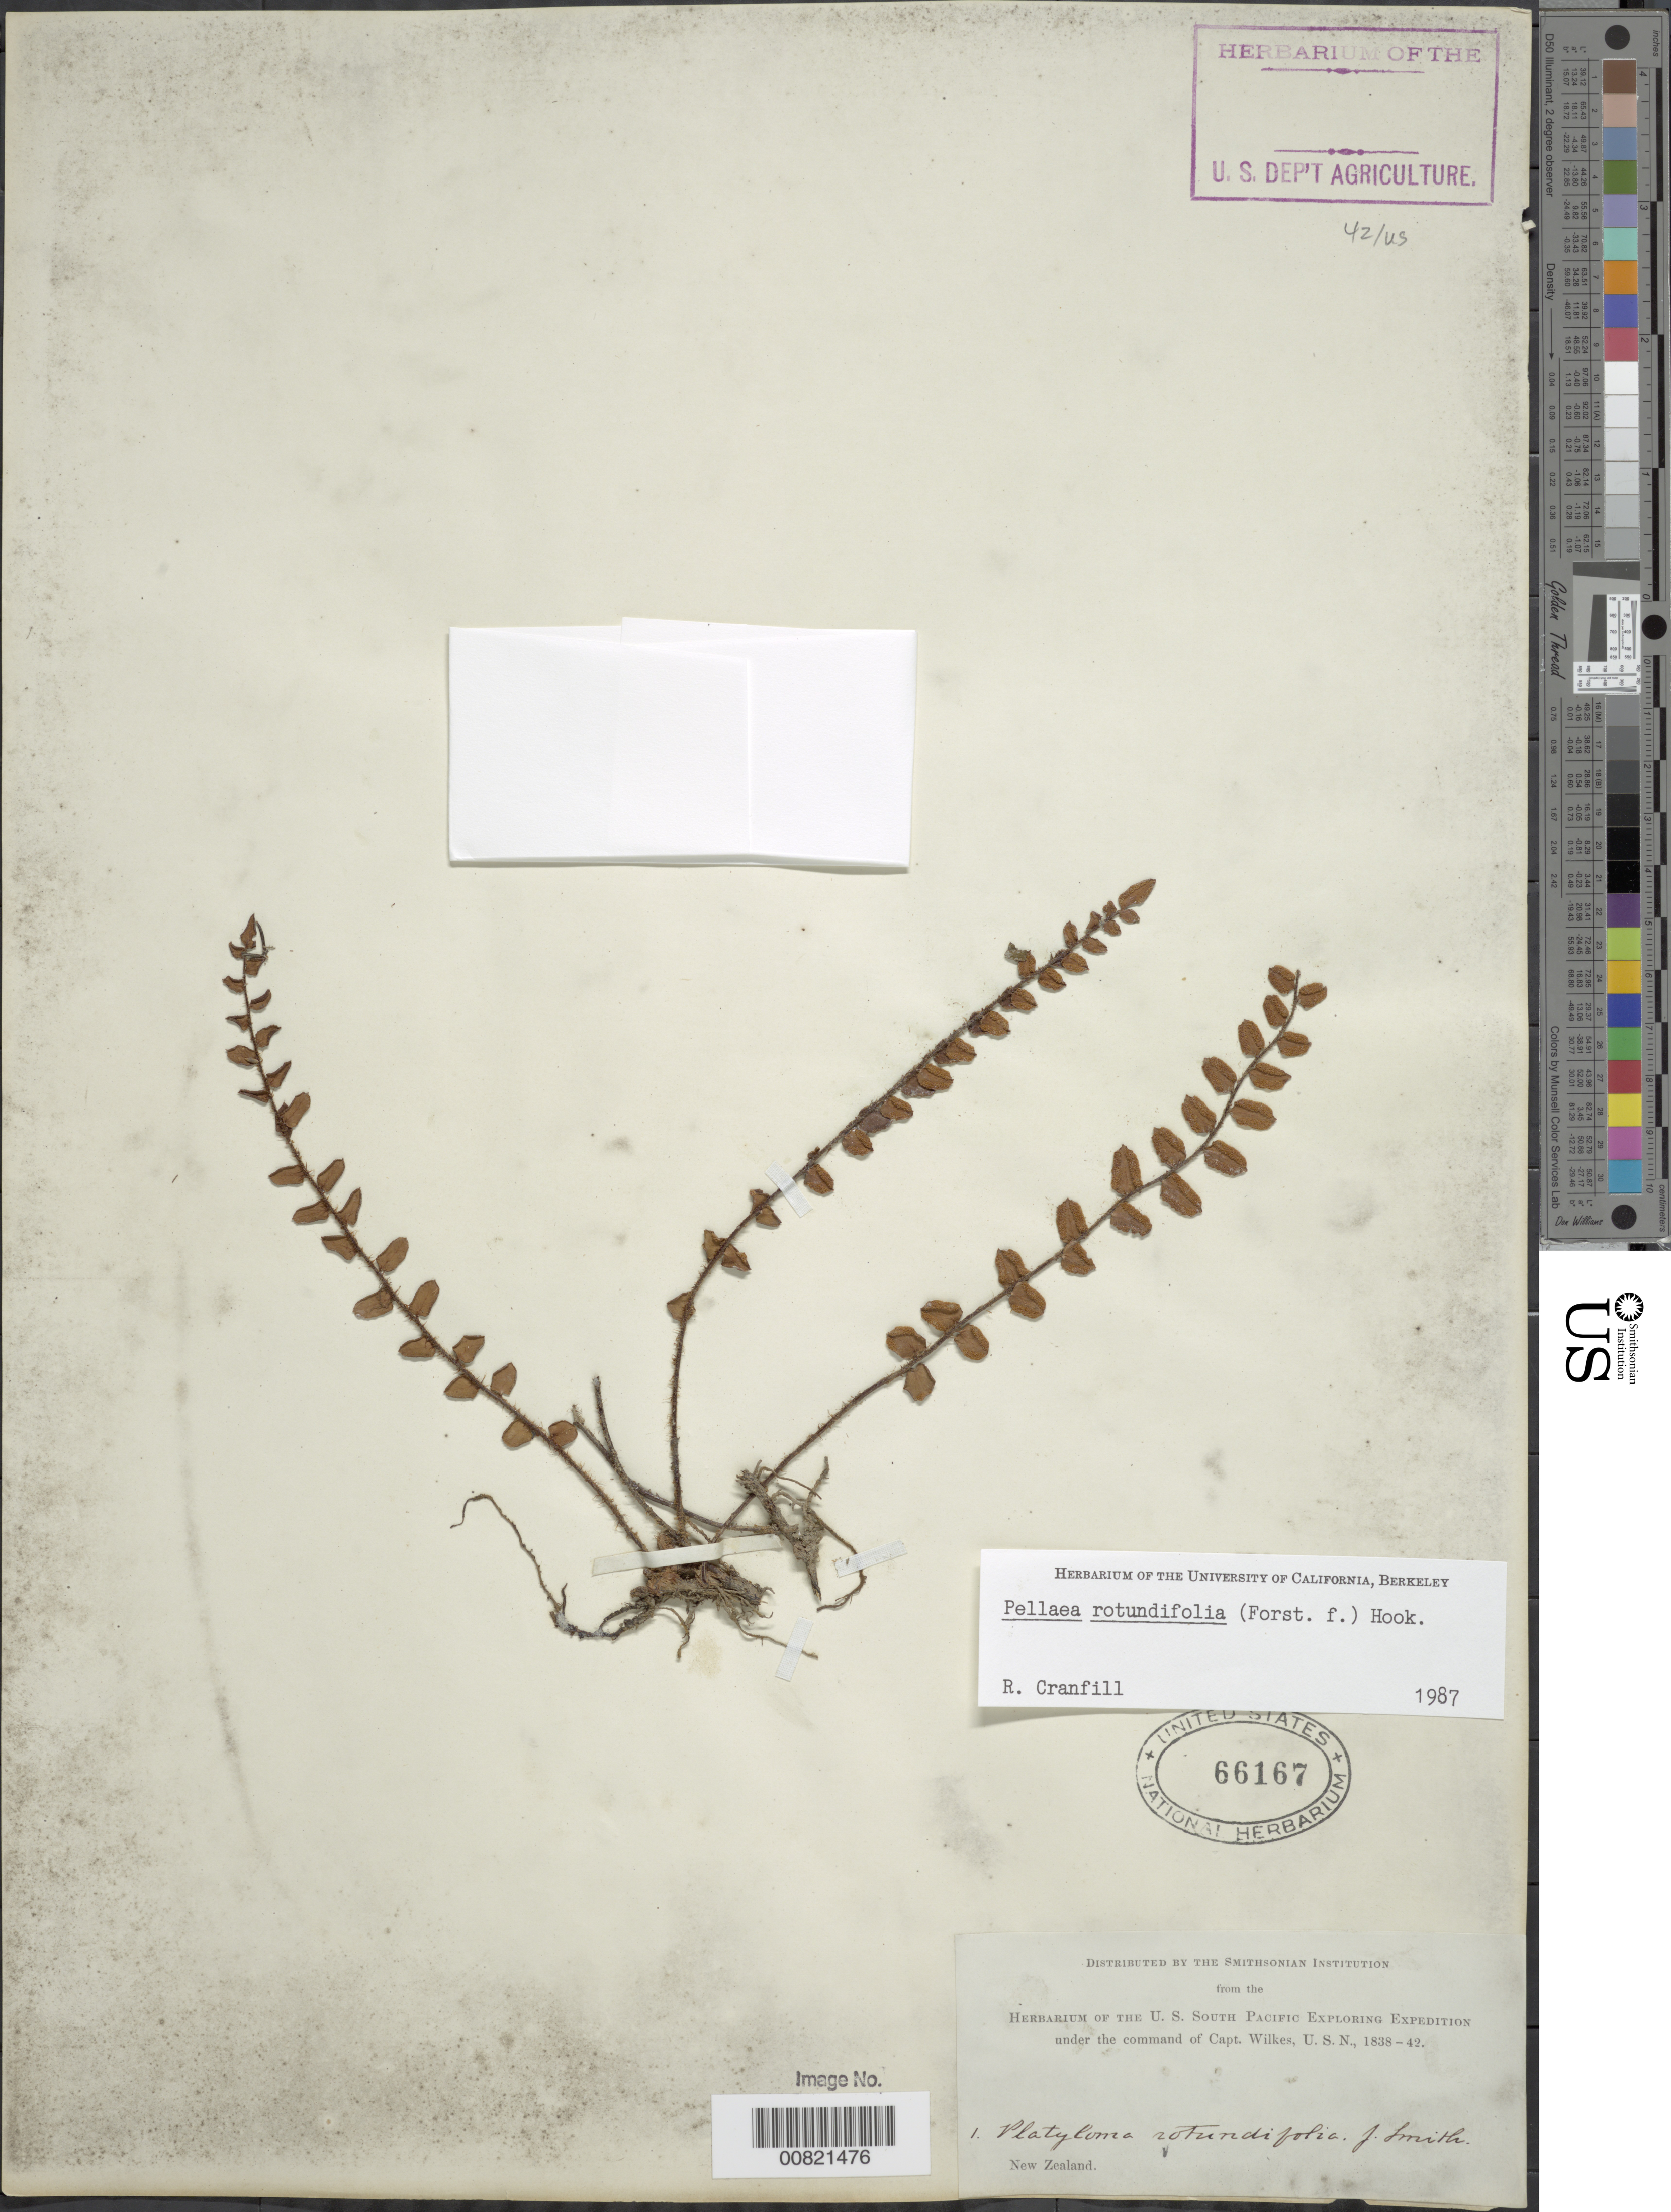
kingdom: Plantae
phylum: Tracheophyta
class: Polypodiopsida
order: Polypodiales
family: Pteridaceae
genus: Pellaea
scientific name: Pellaea rotundifolia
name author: Hook.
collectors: Wilkes Explor. Exped.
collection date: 1838/1842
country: New Zealand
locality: New Zealand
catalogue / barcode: US 66167